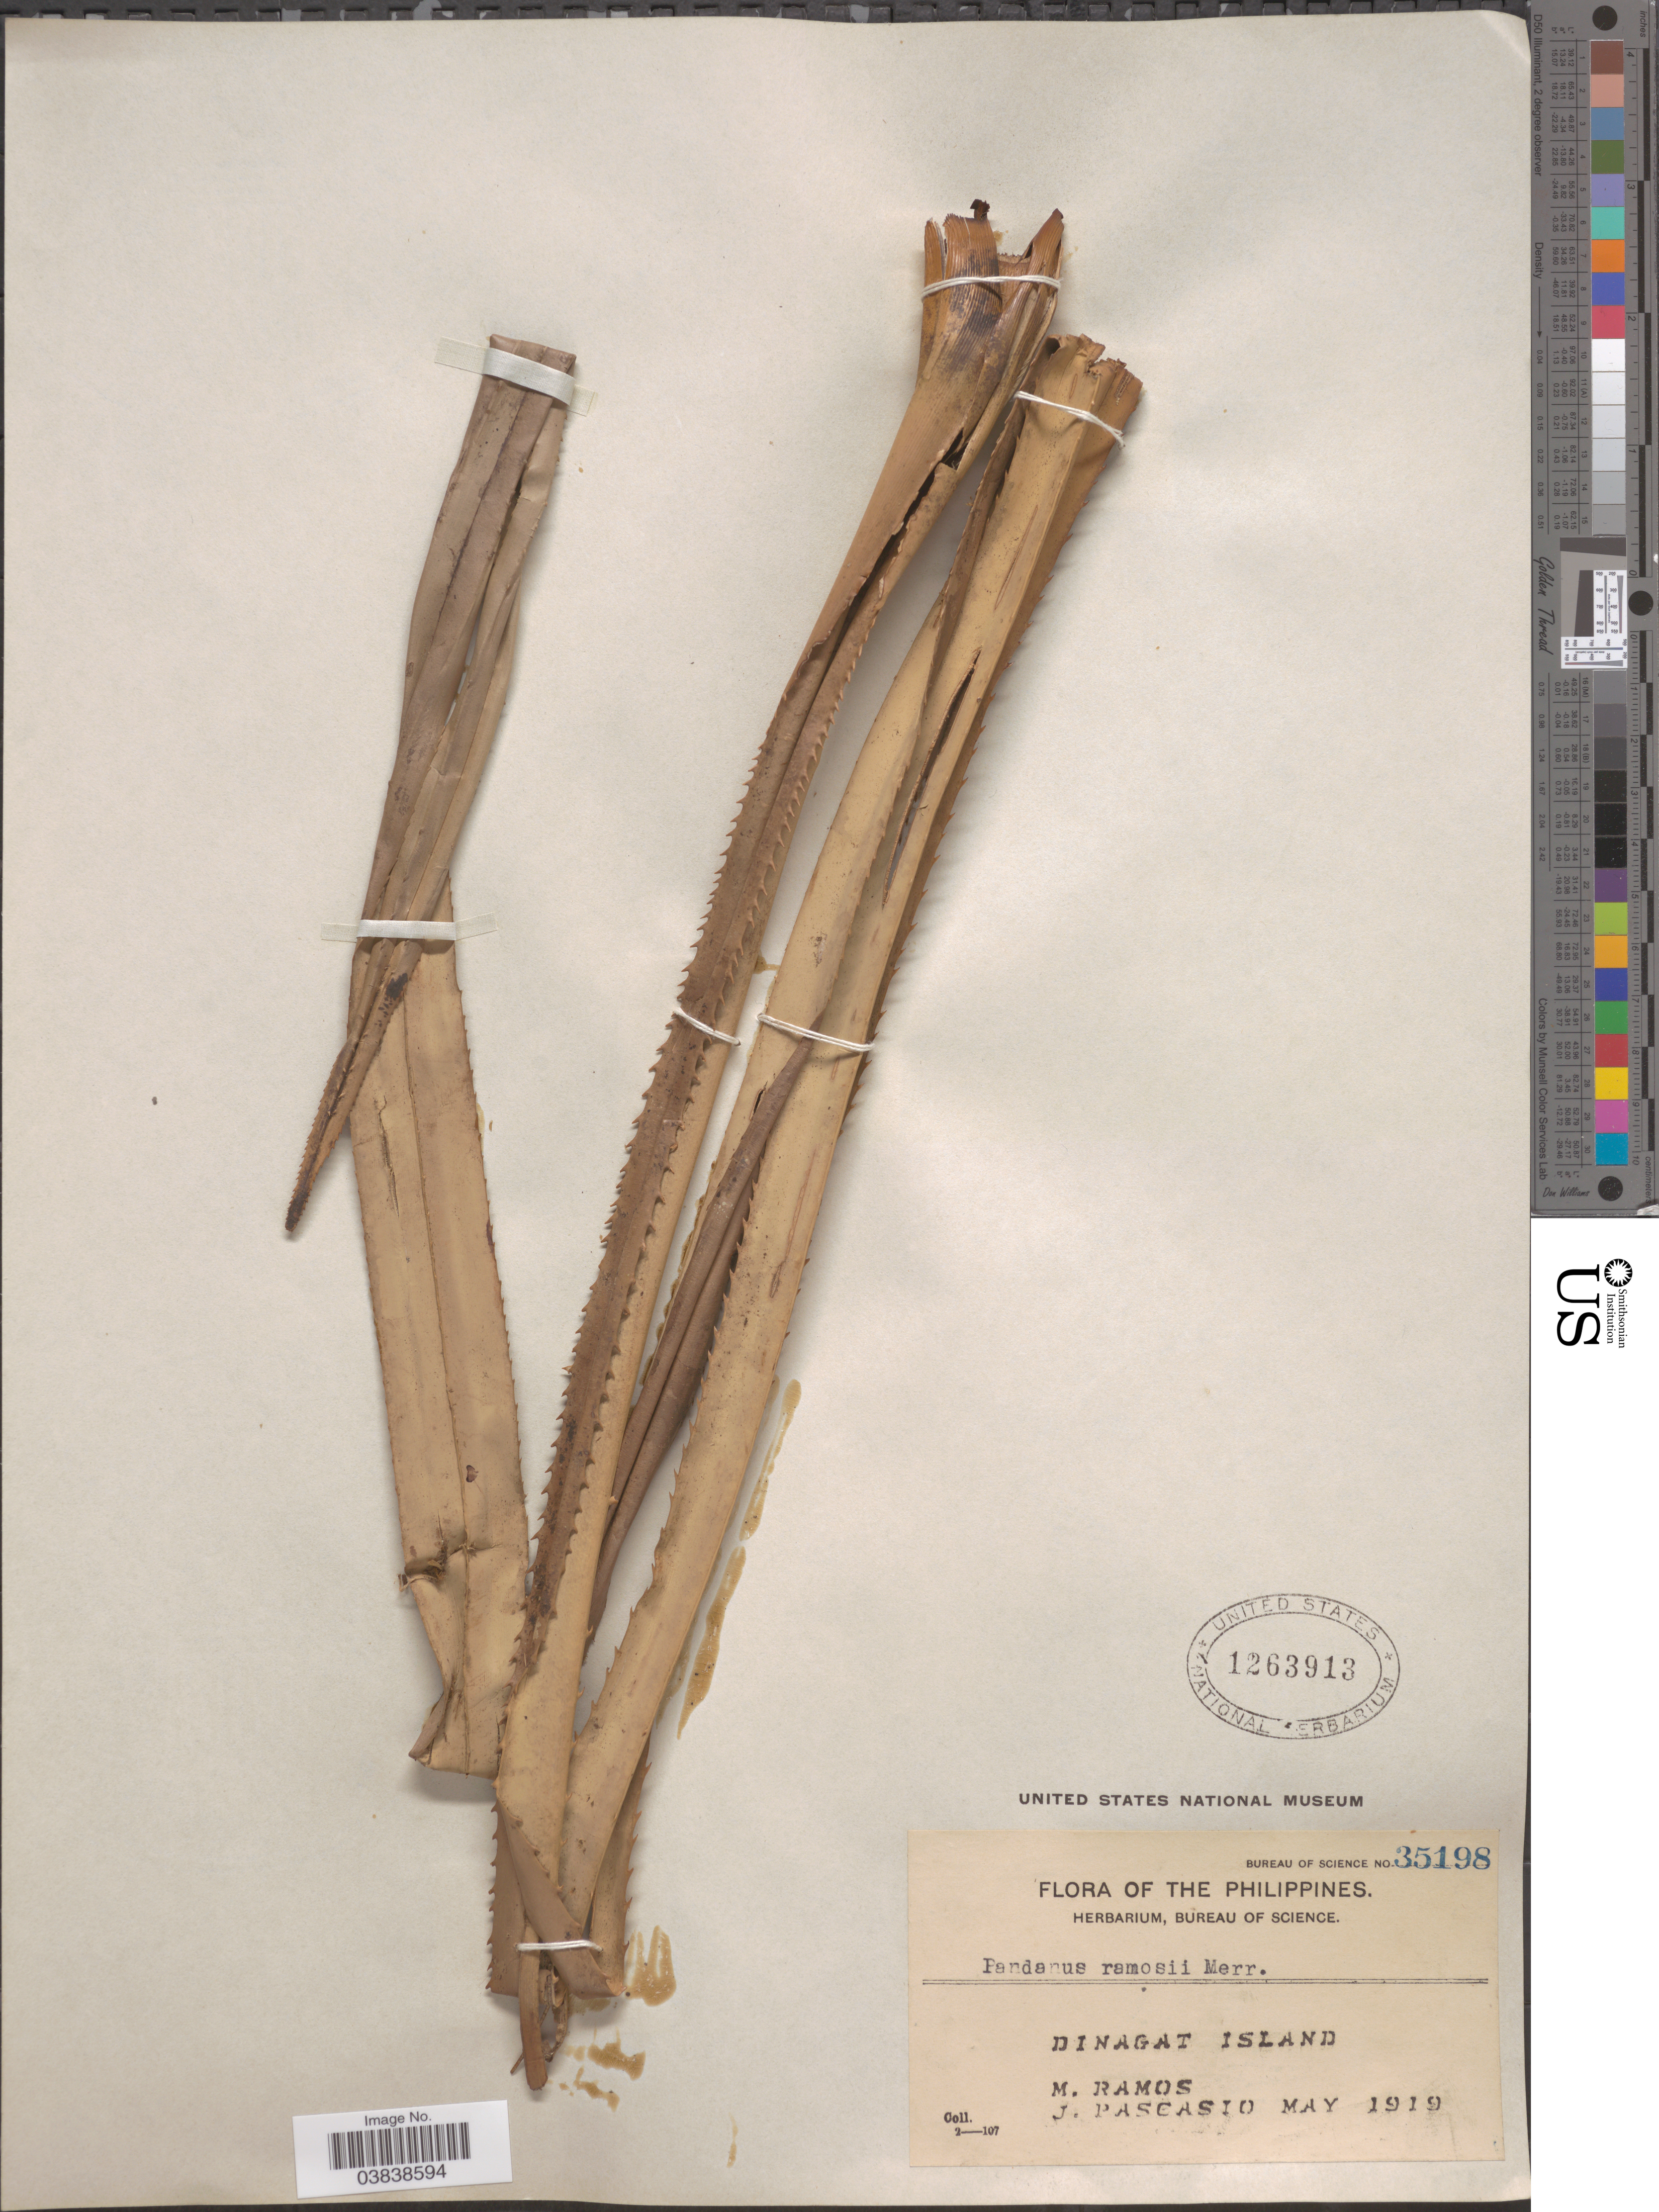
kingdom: Plantae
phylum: Tracheophyta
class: Liliopsida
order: Pandanales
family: Pandanaceae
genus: Pandanus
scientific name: Pandanus ramosii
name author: Merr.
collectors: M. Ramos & J. Pascasio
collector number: Bureau of Science 35198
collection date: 1919-05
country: Philippines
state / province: Caraga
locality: Dinagat Island.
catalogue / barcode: US 1263913